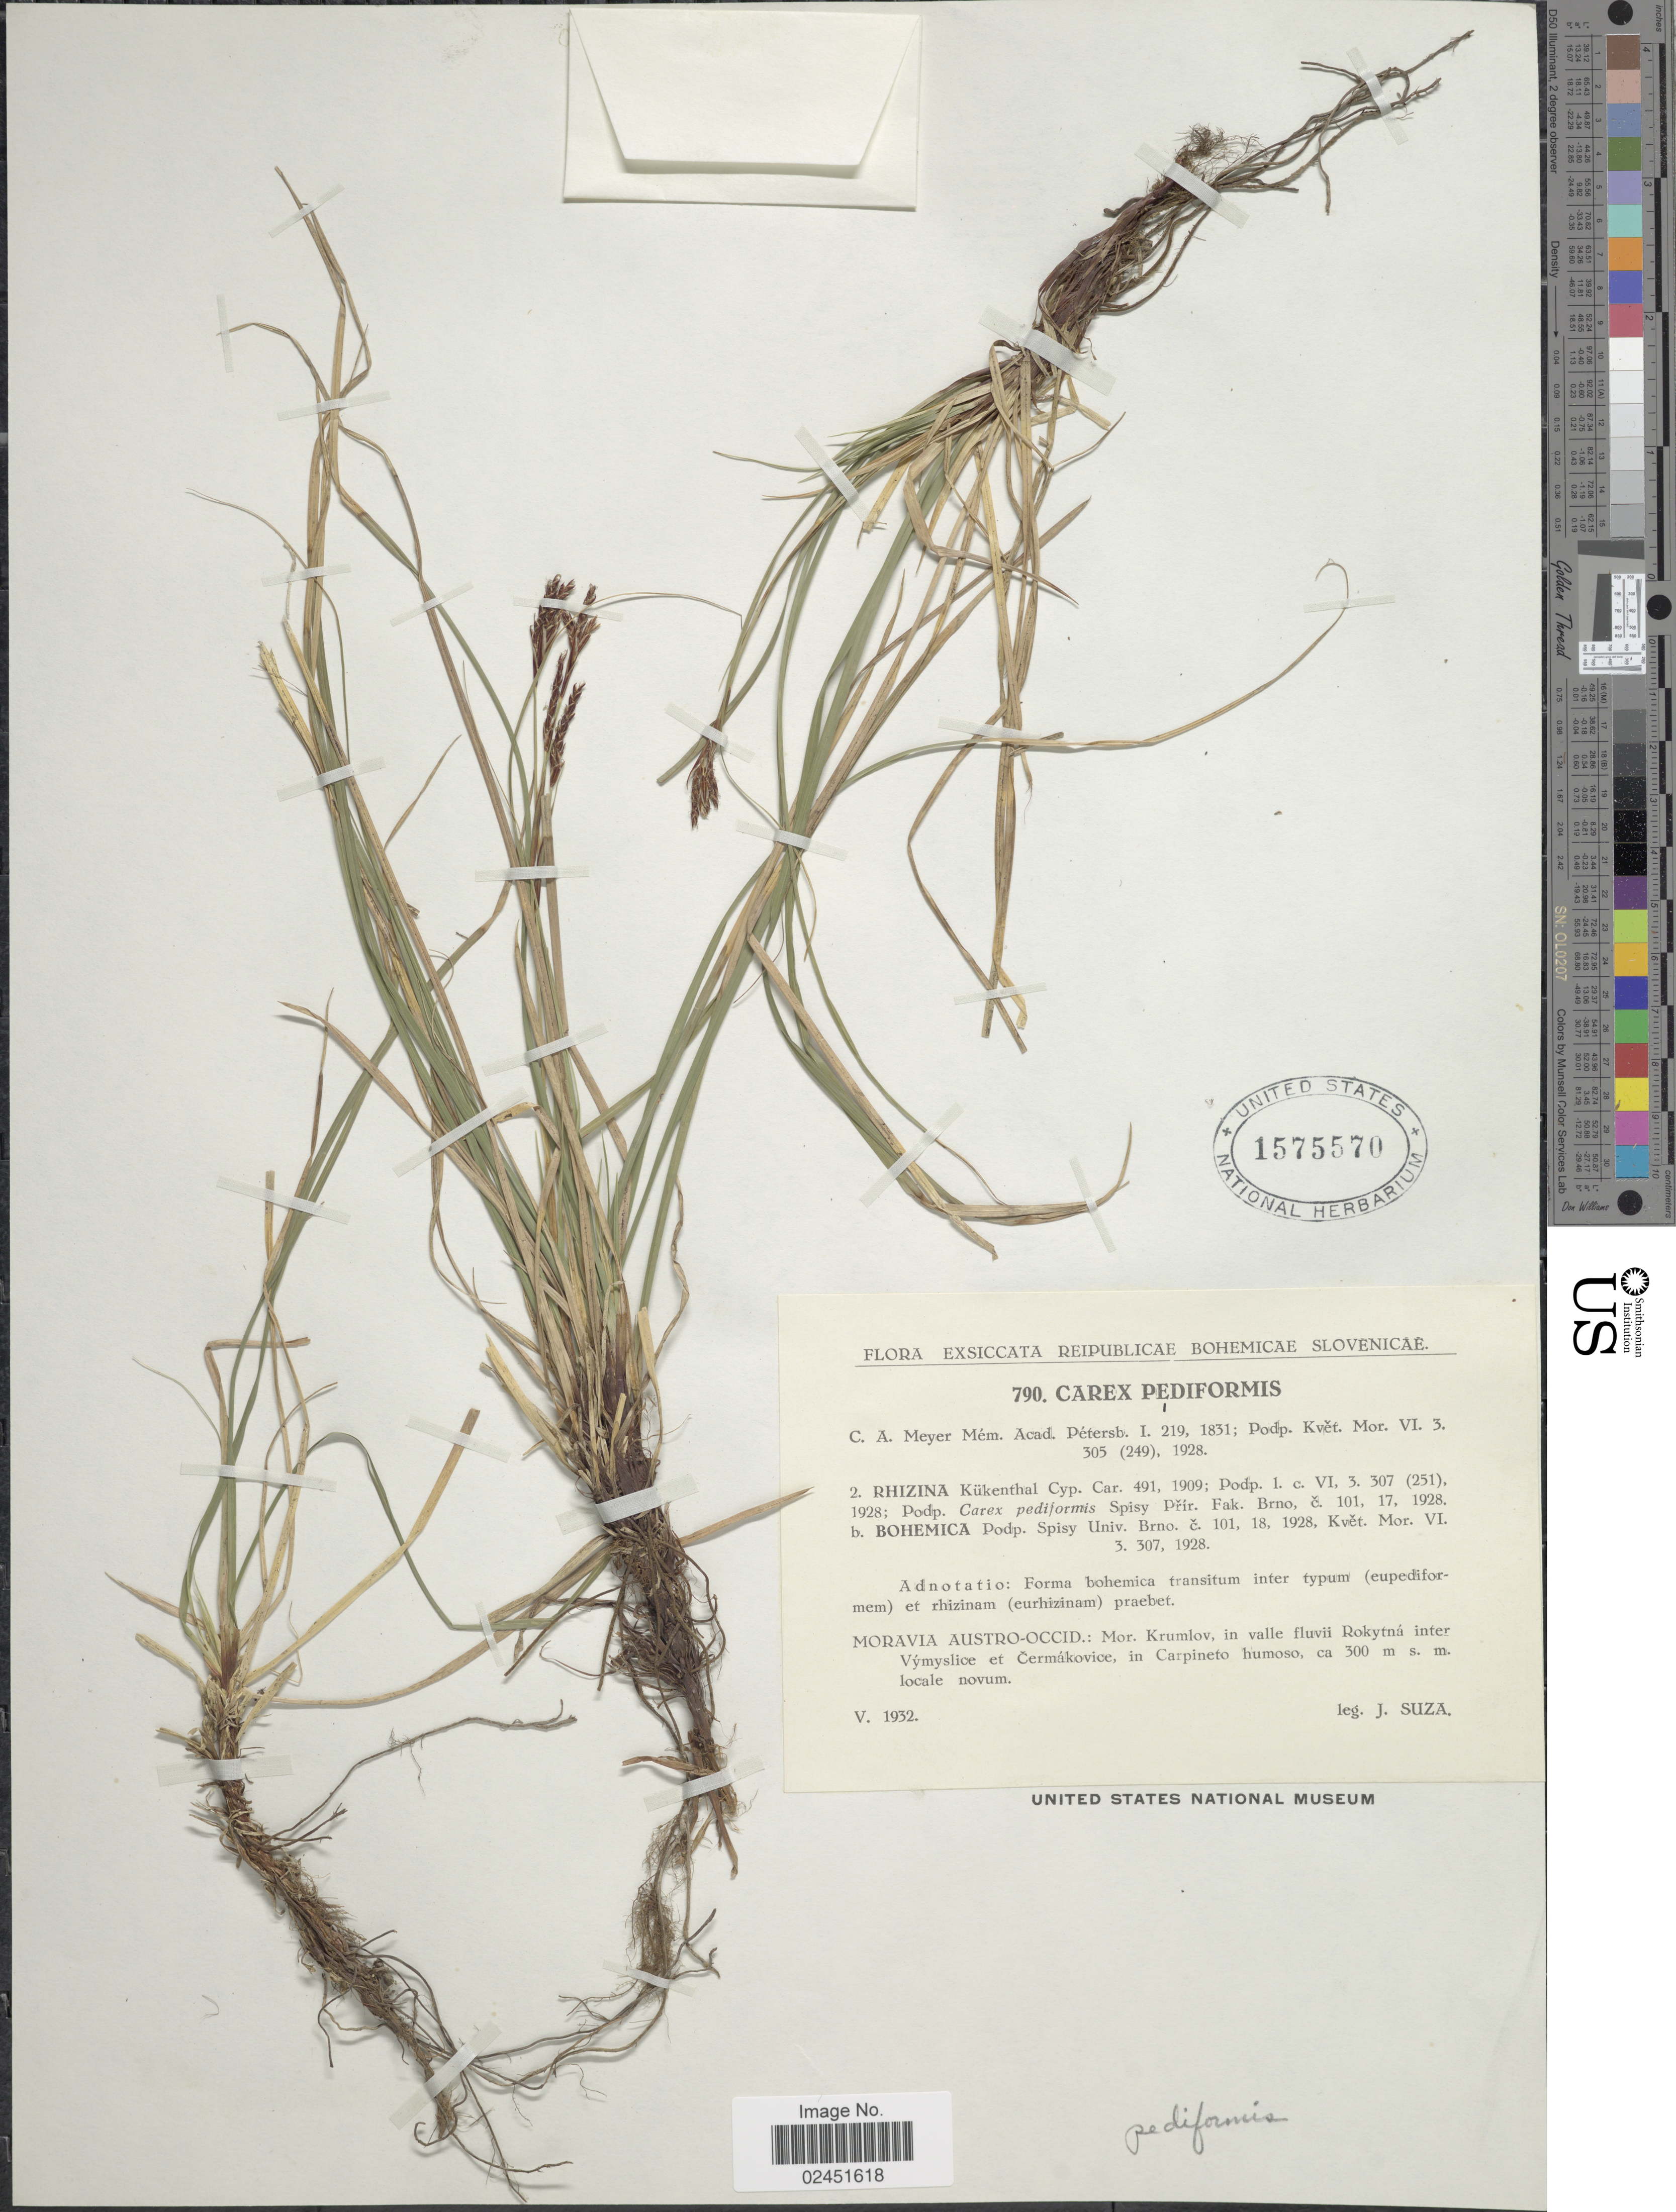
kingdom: Plantae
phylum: Tracheophyta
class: Liliopsida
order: Poales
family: Cyperaceae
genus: Carex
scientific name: Carex pediformis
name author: C.A. Mey.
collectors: J. Suza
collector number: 790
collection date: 1932-05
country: Czechia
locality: Reipublicae Bohemicae Slovenicae.Moravia Austro-Occid: Mor. Krumlov, in valle fluvii Rokytna inter Vymyslice et Cermakovice [interpreted]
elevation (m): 300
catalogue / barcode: US 1575570